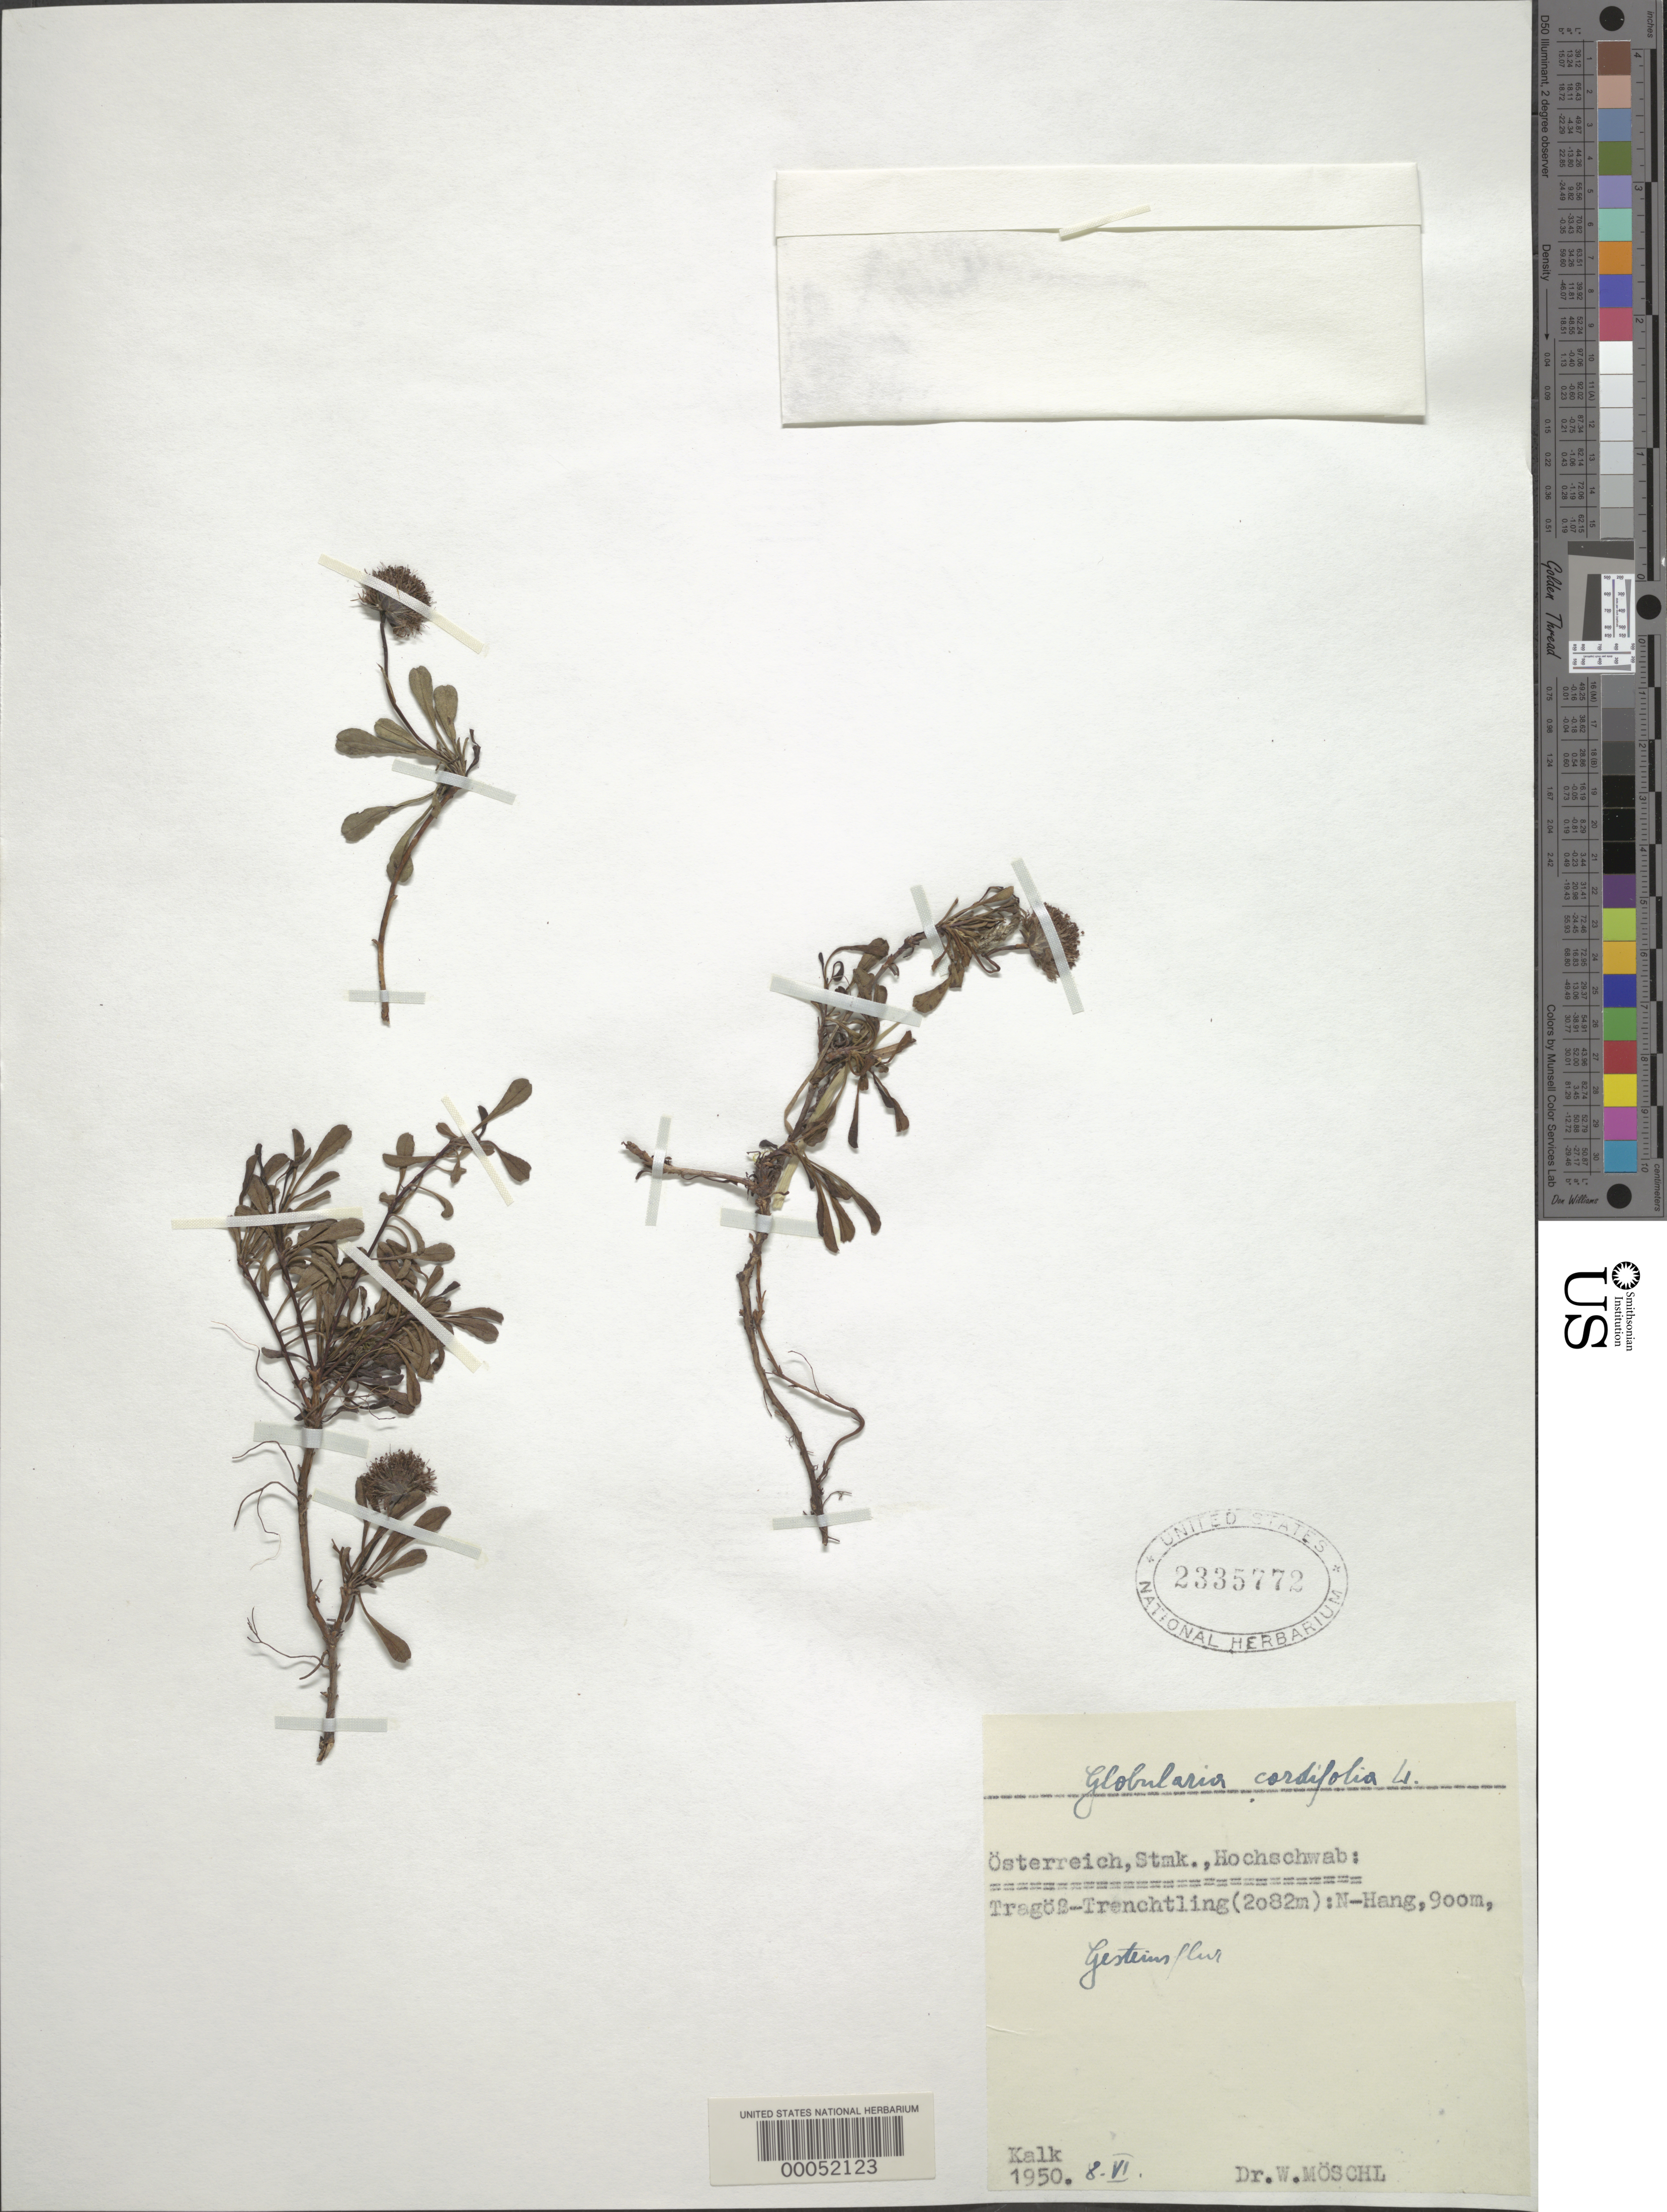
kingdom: Plantae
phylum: Tracheophyta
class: Magnoliopsida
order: Lamiales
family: Plantaginaceae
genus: Globularia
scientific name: Globularia cordifolia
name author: L.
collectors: W. Moschl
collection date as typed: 08 Jun 1950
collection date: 1950-06-08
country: Austria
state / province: Steiermark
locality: Tragos-Trenchtling: N Hang. [Steiermark Province = Styria]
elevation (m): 2082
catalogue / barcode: US 2335772